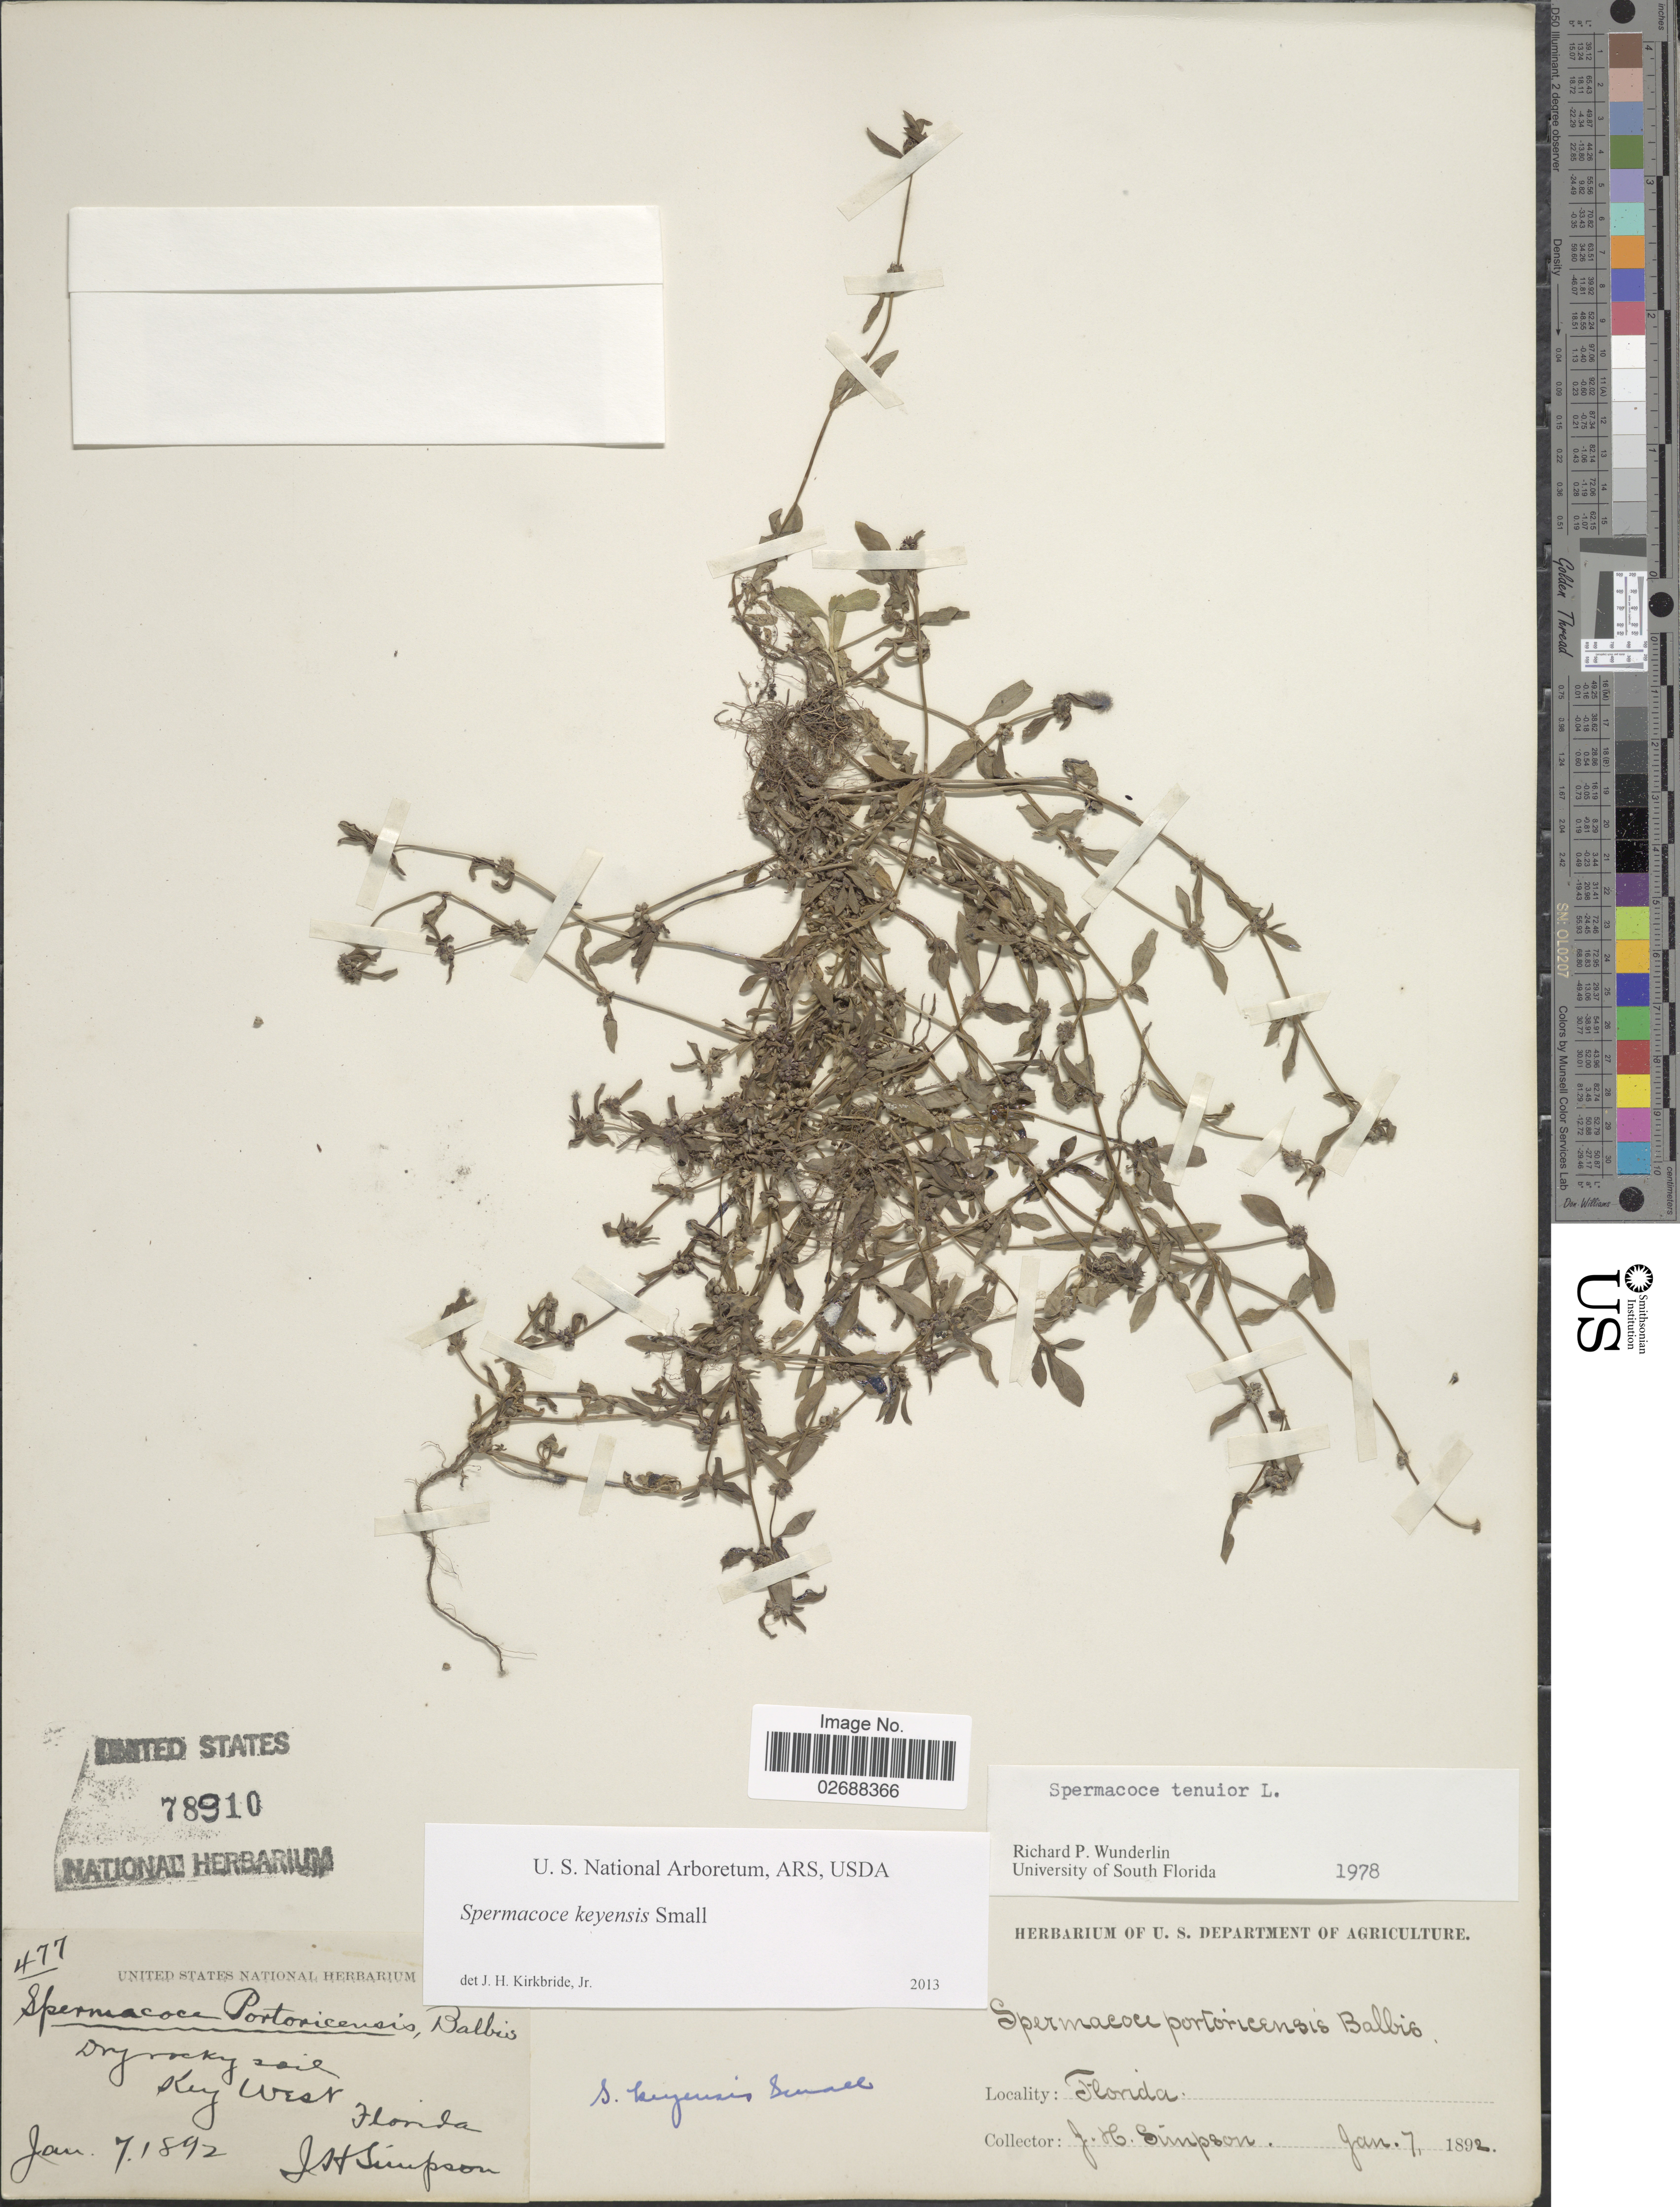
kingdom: Plantae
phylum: Tracheophyta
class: Magnoliopsida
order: Gentianales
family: Rubiaceae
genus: Spermacoce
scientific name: Spermacoce keyensis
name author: Small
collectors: J. H. Simpson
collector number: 477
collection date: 1892-01-07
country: United States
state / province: Florida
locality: Key West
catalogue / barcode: US 78910